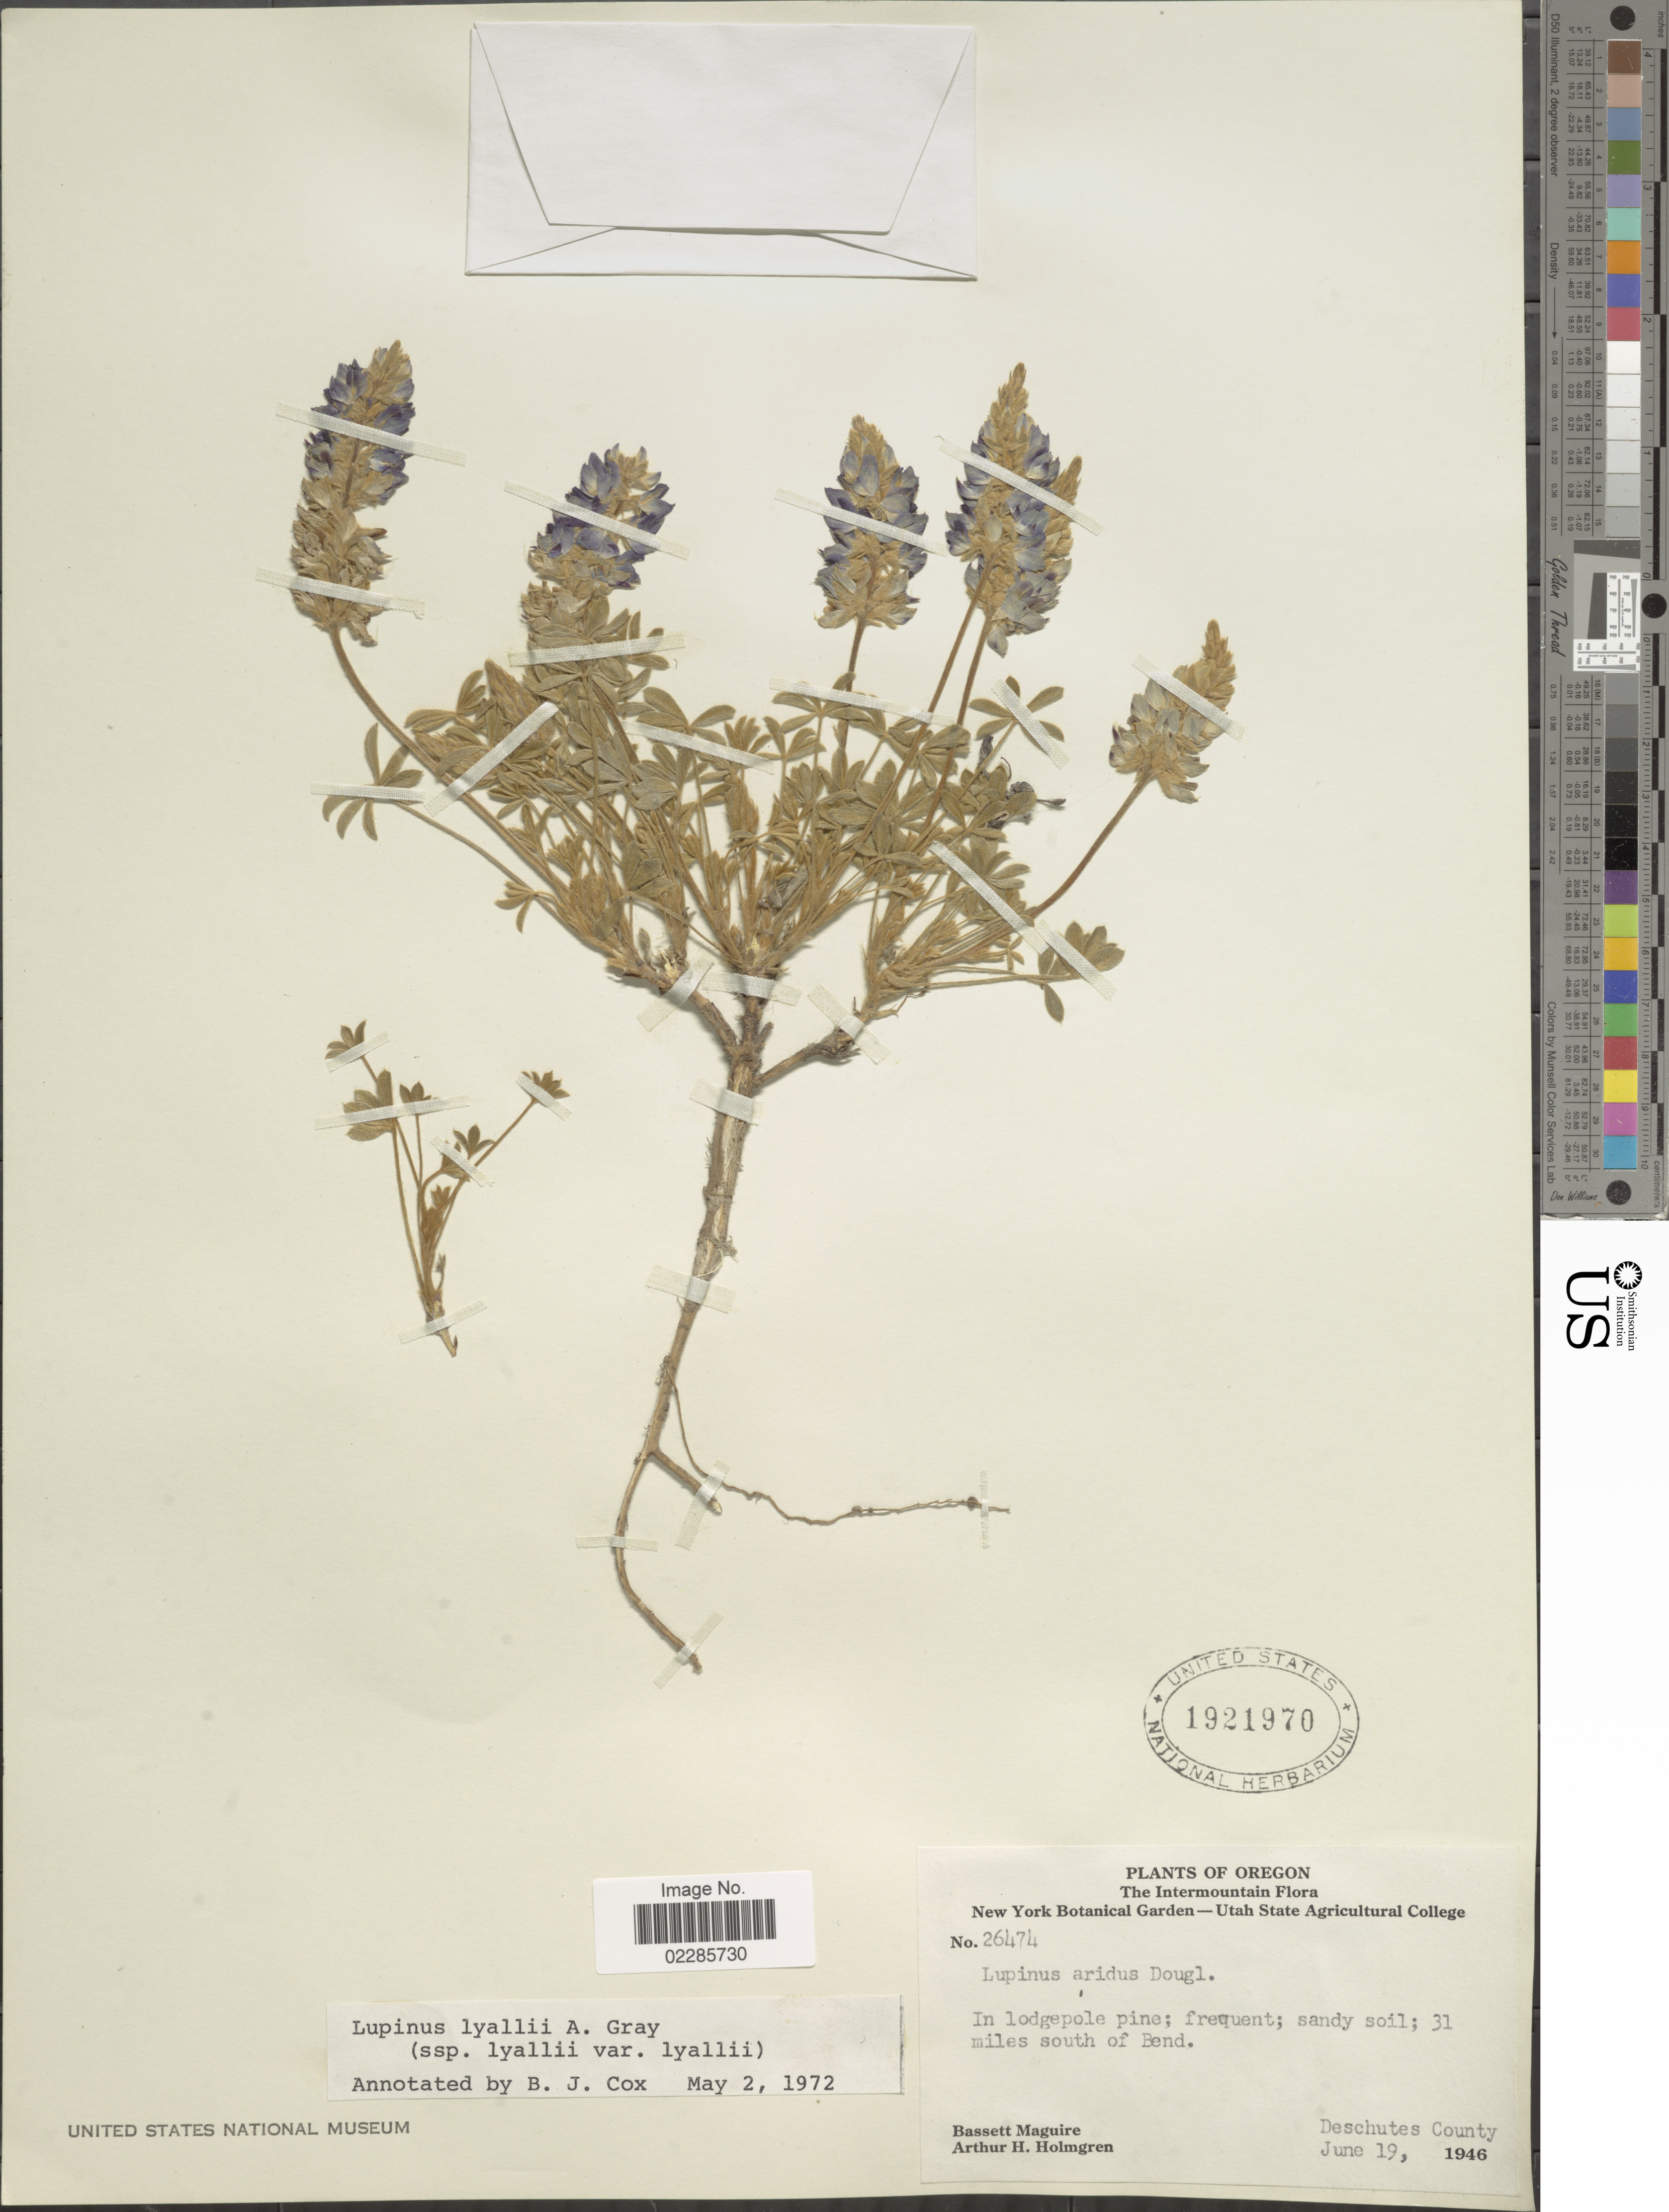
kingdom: Plantae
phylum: Tracheophyta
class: Magnoliopsida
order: Fabales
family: Fabaceae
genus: Lupinus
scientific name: Lupinus lyallii subsp. lyallii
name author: A. Gray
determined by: Cox, B. J.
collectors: B. Maguire & A. H. Holmgren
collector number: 26474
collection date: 1946-06-19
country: United States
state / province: Oregon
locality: The Intermountain, In lodgepole pine; frequent; sandy soil; 31 miles south of Bend, Deschutes County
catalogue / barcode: US 1921970